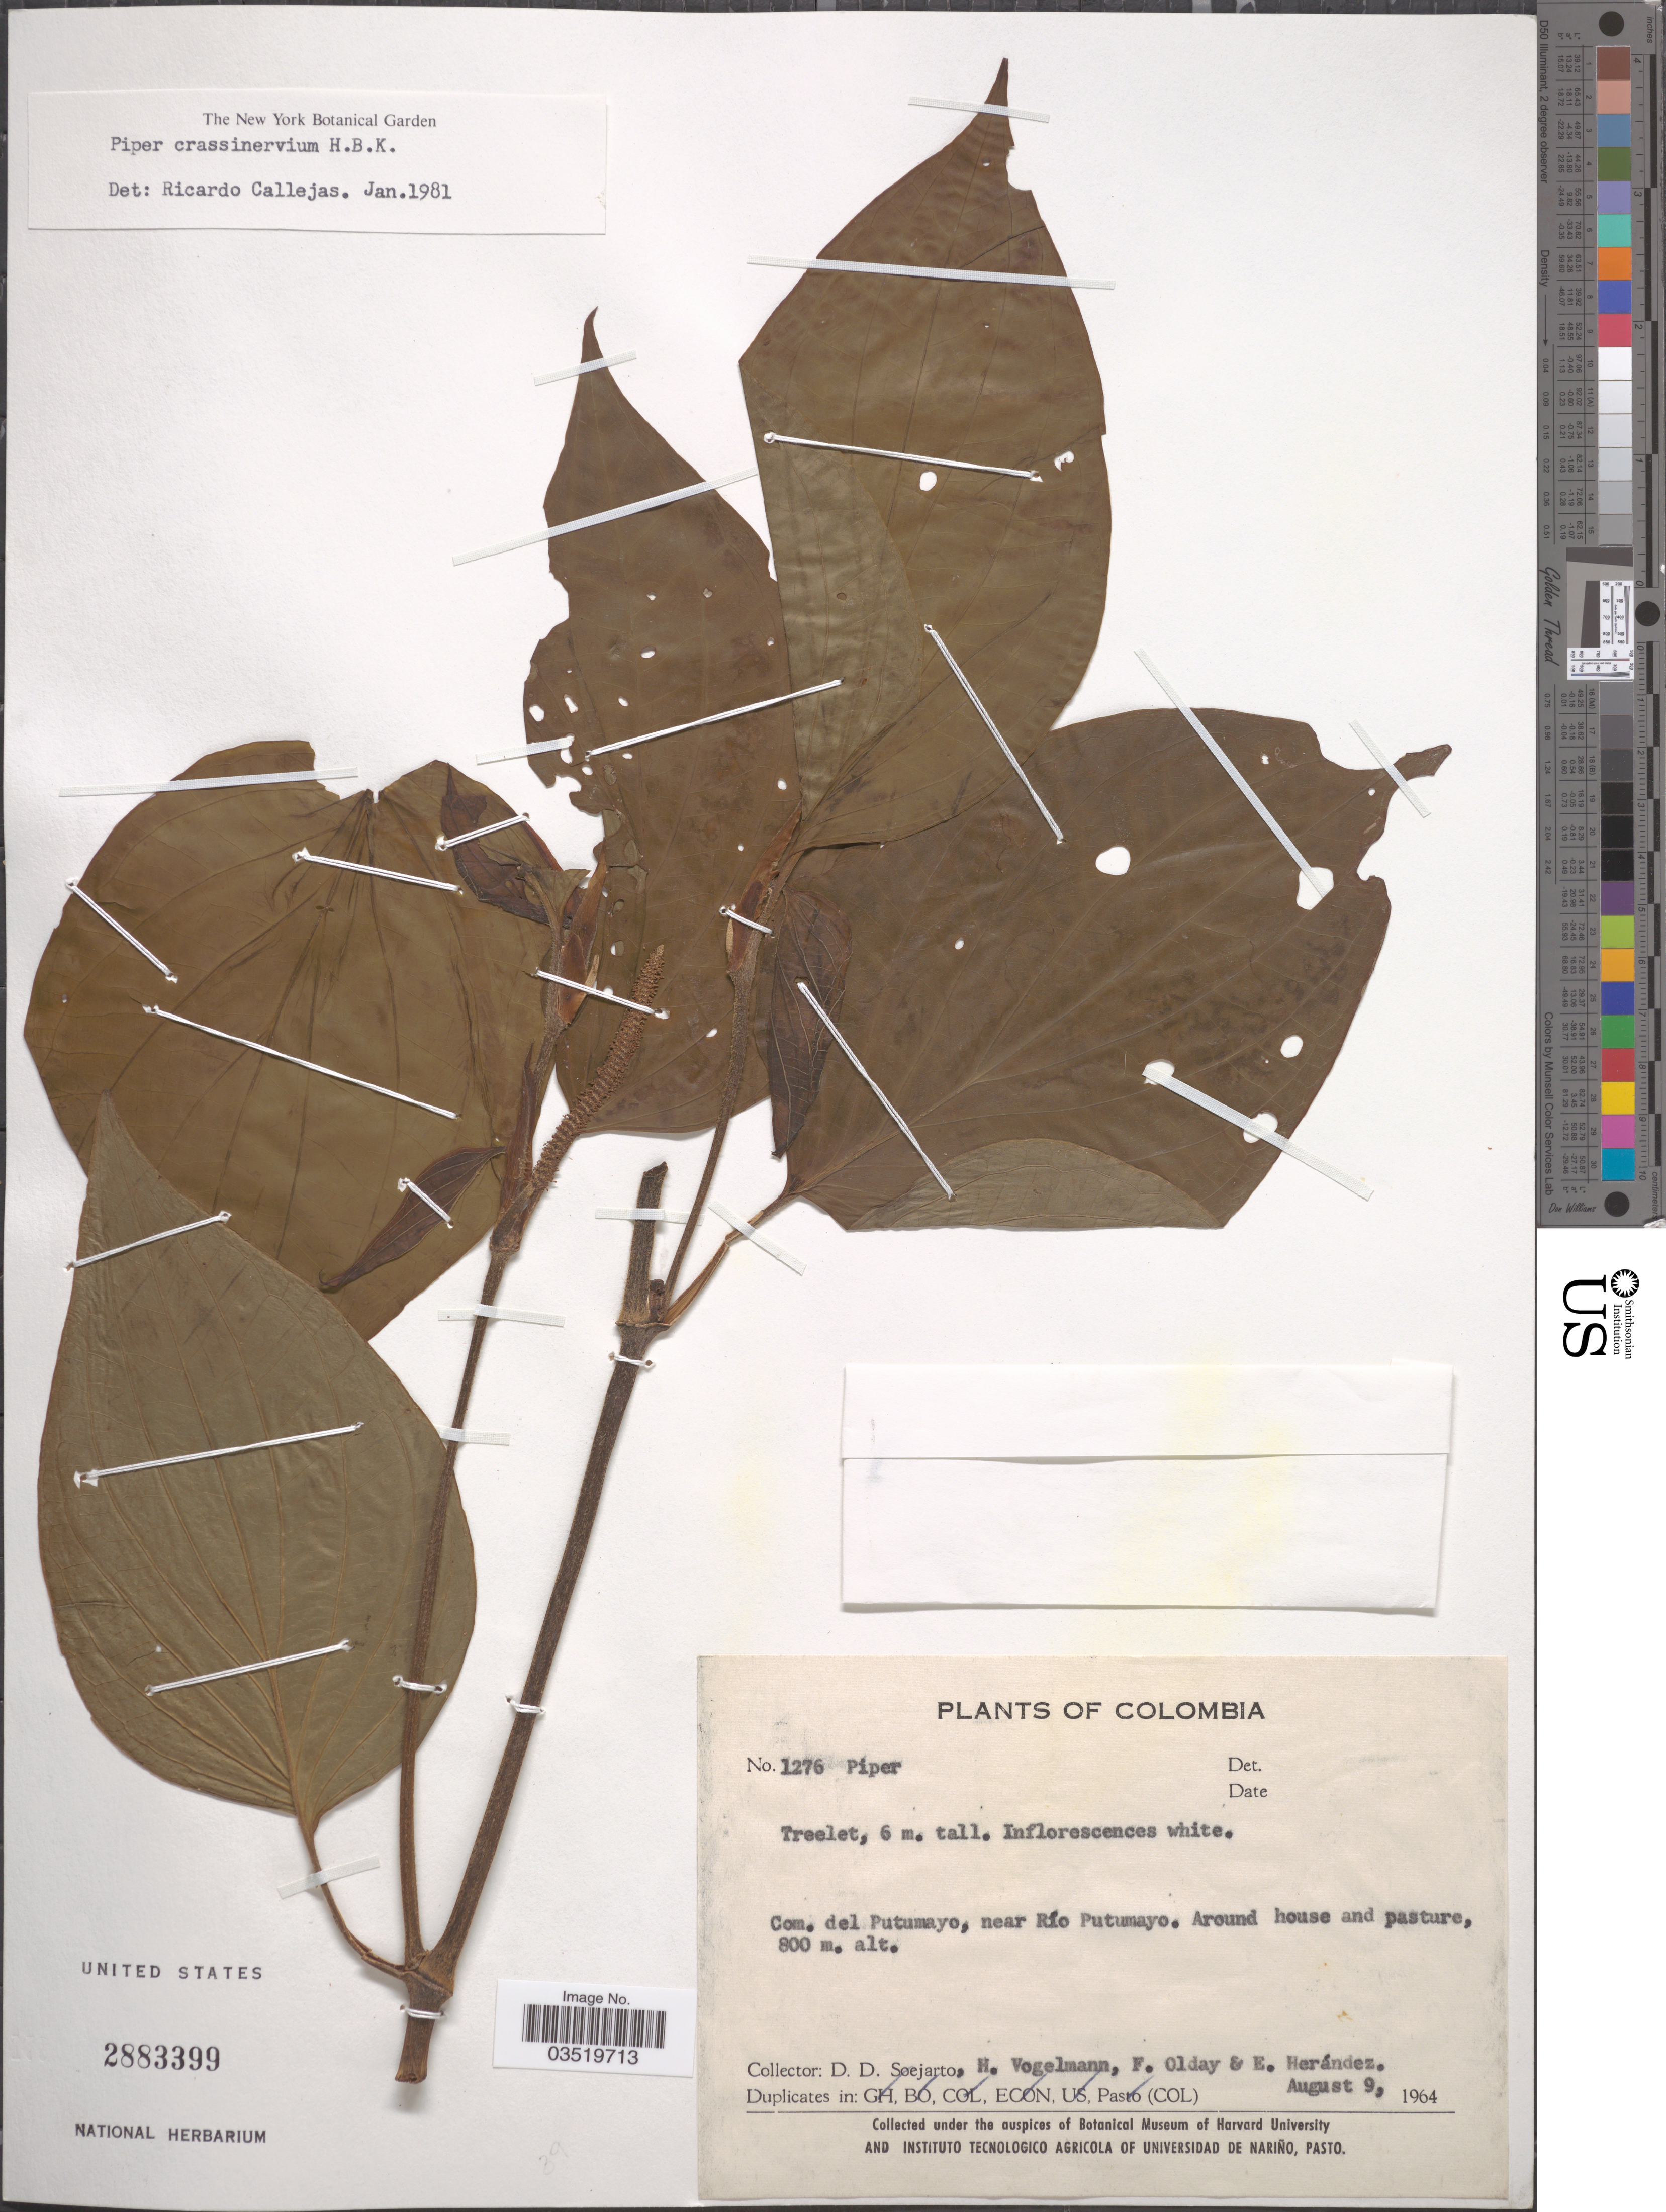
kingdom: Plantae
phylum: Tracheophyta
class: Magnoliopsida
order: Piperales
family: Piperaceae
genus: Piper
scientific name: Piper crassinervium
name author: Kunth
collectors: H. Vogelmann, F. Olday & E. Herández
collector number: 1276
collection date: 1964-08-09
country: Colombia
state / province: Putumayo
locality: Com. del Putumayo, near Río Putumayo. Around house and pasture.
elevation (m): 800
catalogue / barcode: US 2883399